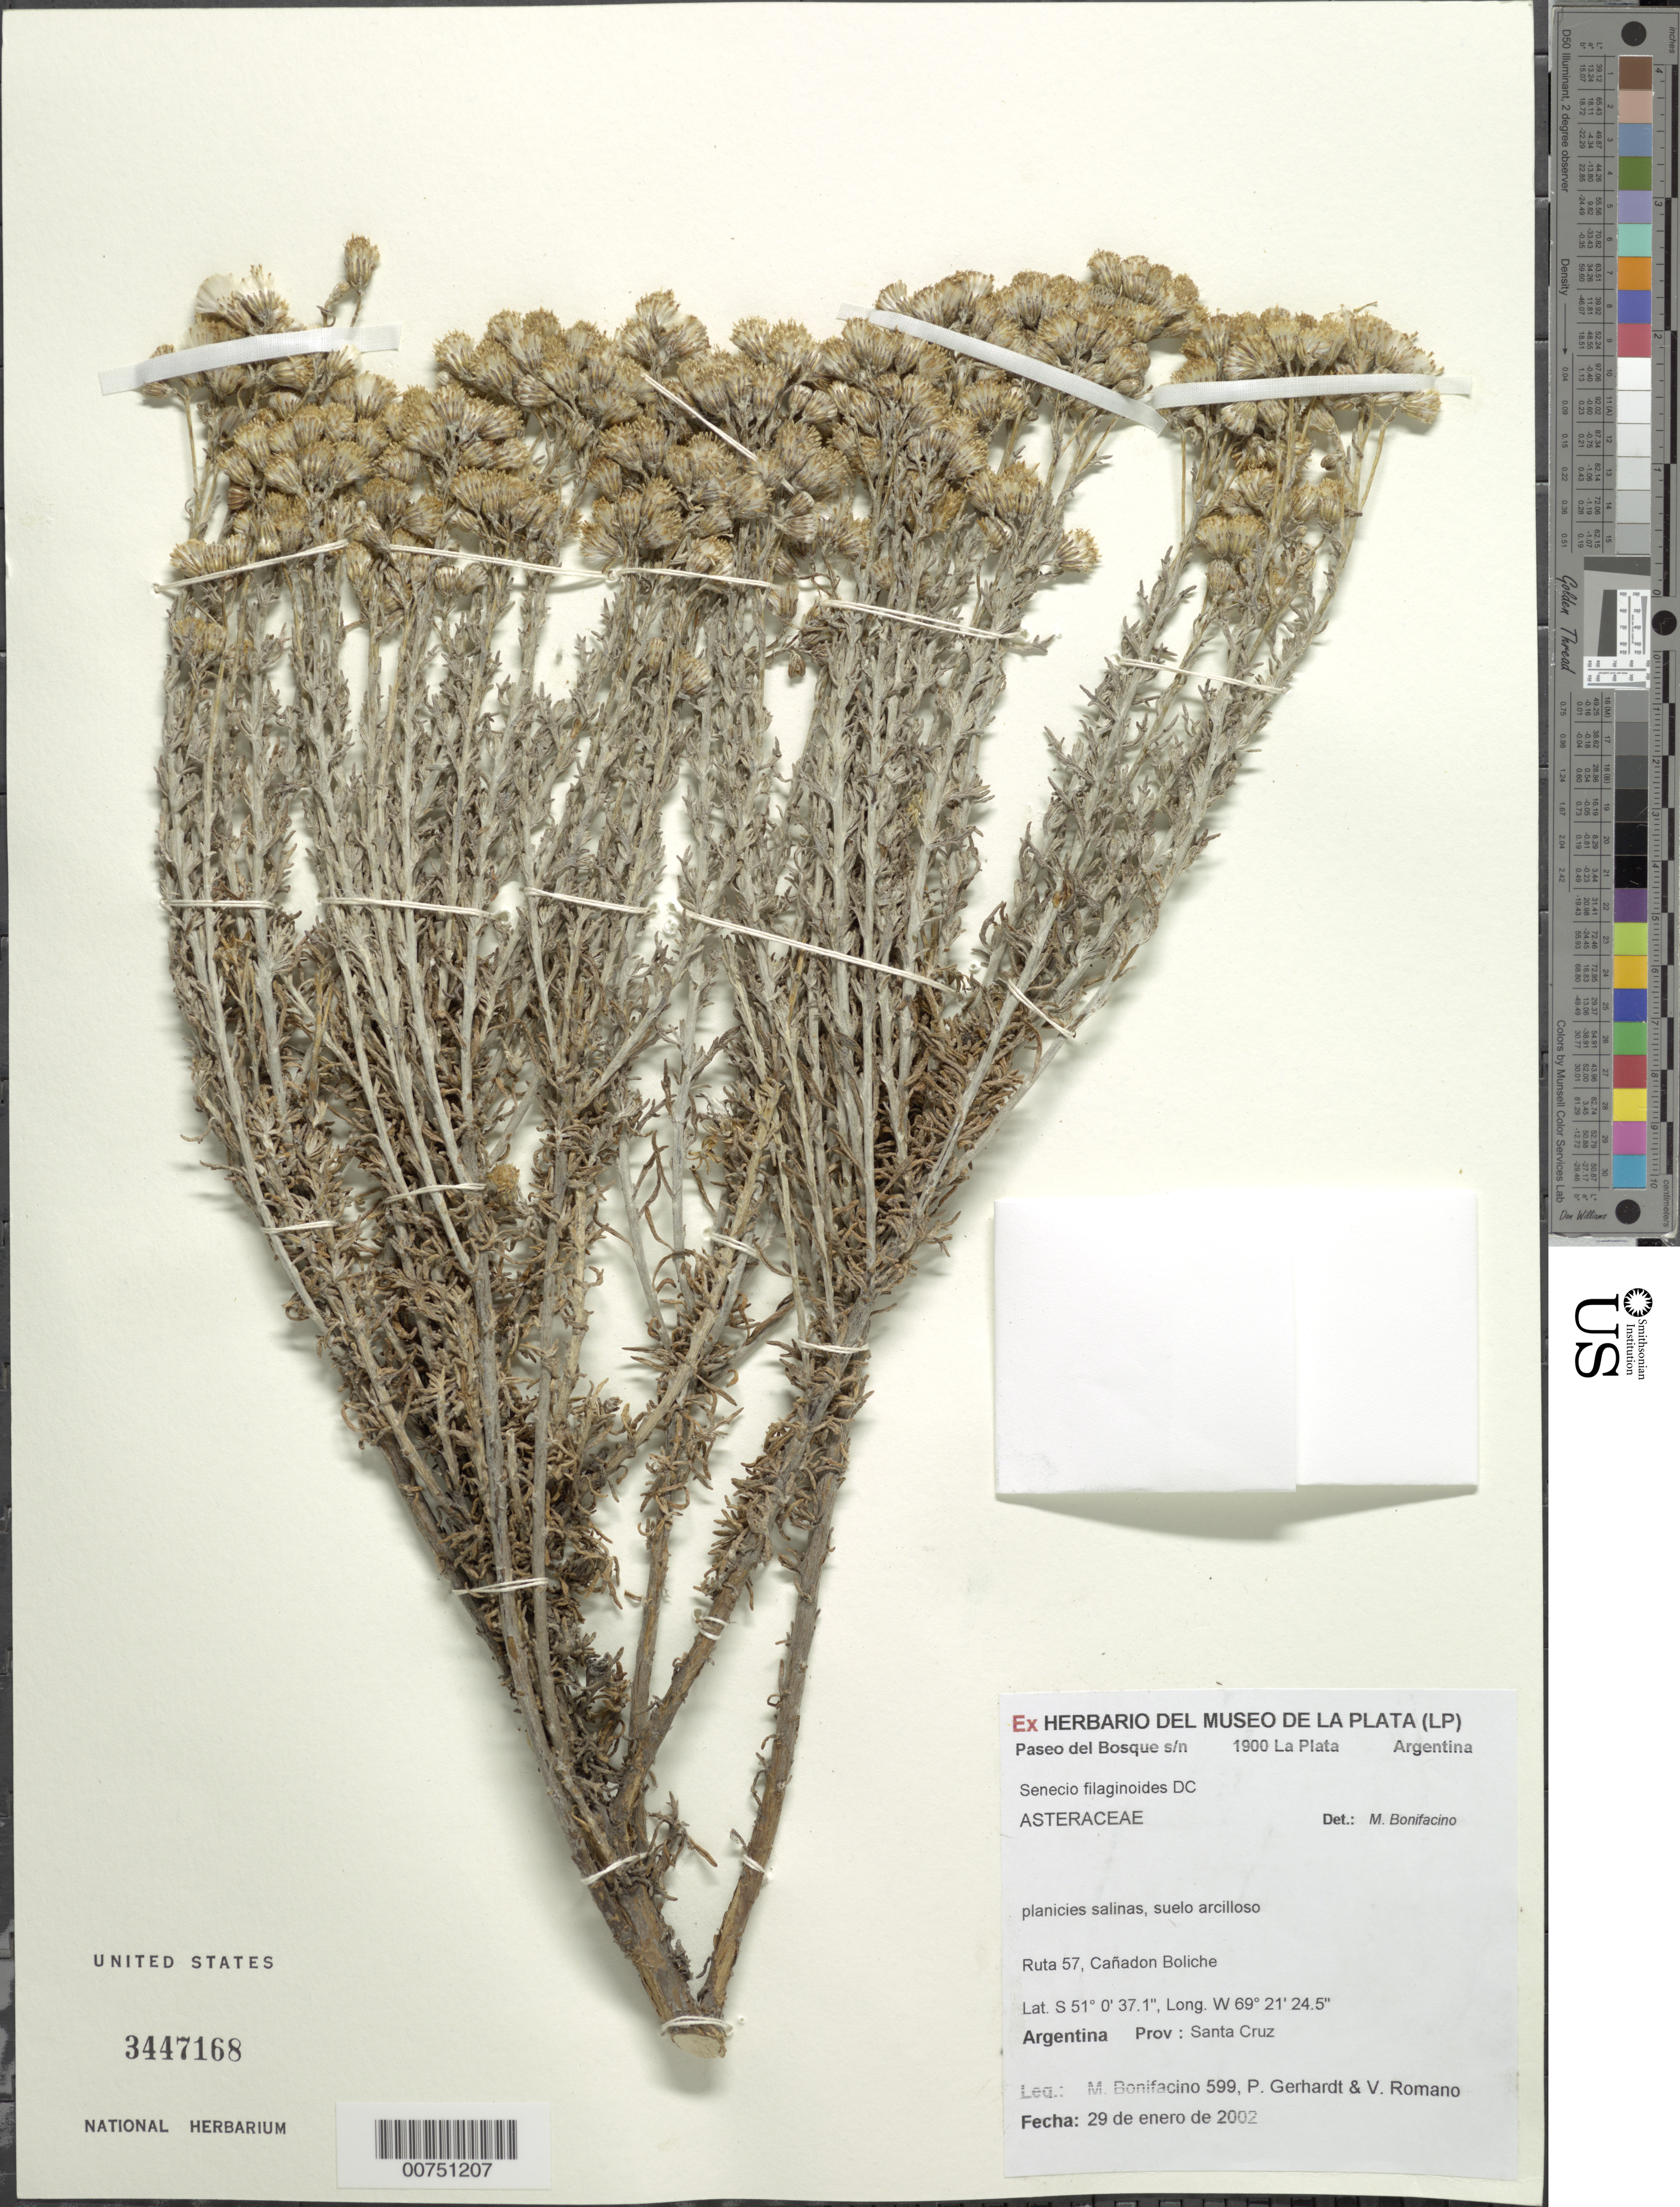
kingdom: Plantae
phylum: Tracheophyta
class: Magnoliopsida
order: Asterales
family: Asteraceae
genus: Senecio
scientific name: Senecio filaginoides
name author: DC.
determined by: Bonifacino, José Mauricio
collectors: M. Bonifacino, P. Gerhardt & V. Romano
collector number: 0599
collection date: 2002-01-29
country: Argentina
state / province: Santa Cruz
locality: Ruta 57, Canadon Boliche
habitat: Planicies salinas, suelo arcilloso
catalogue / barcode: US 3447168